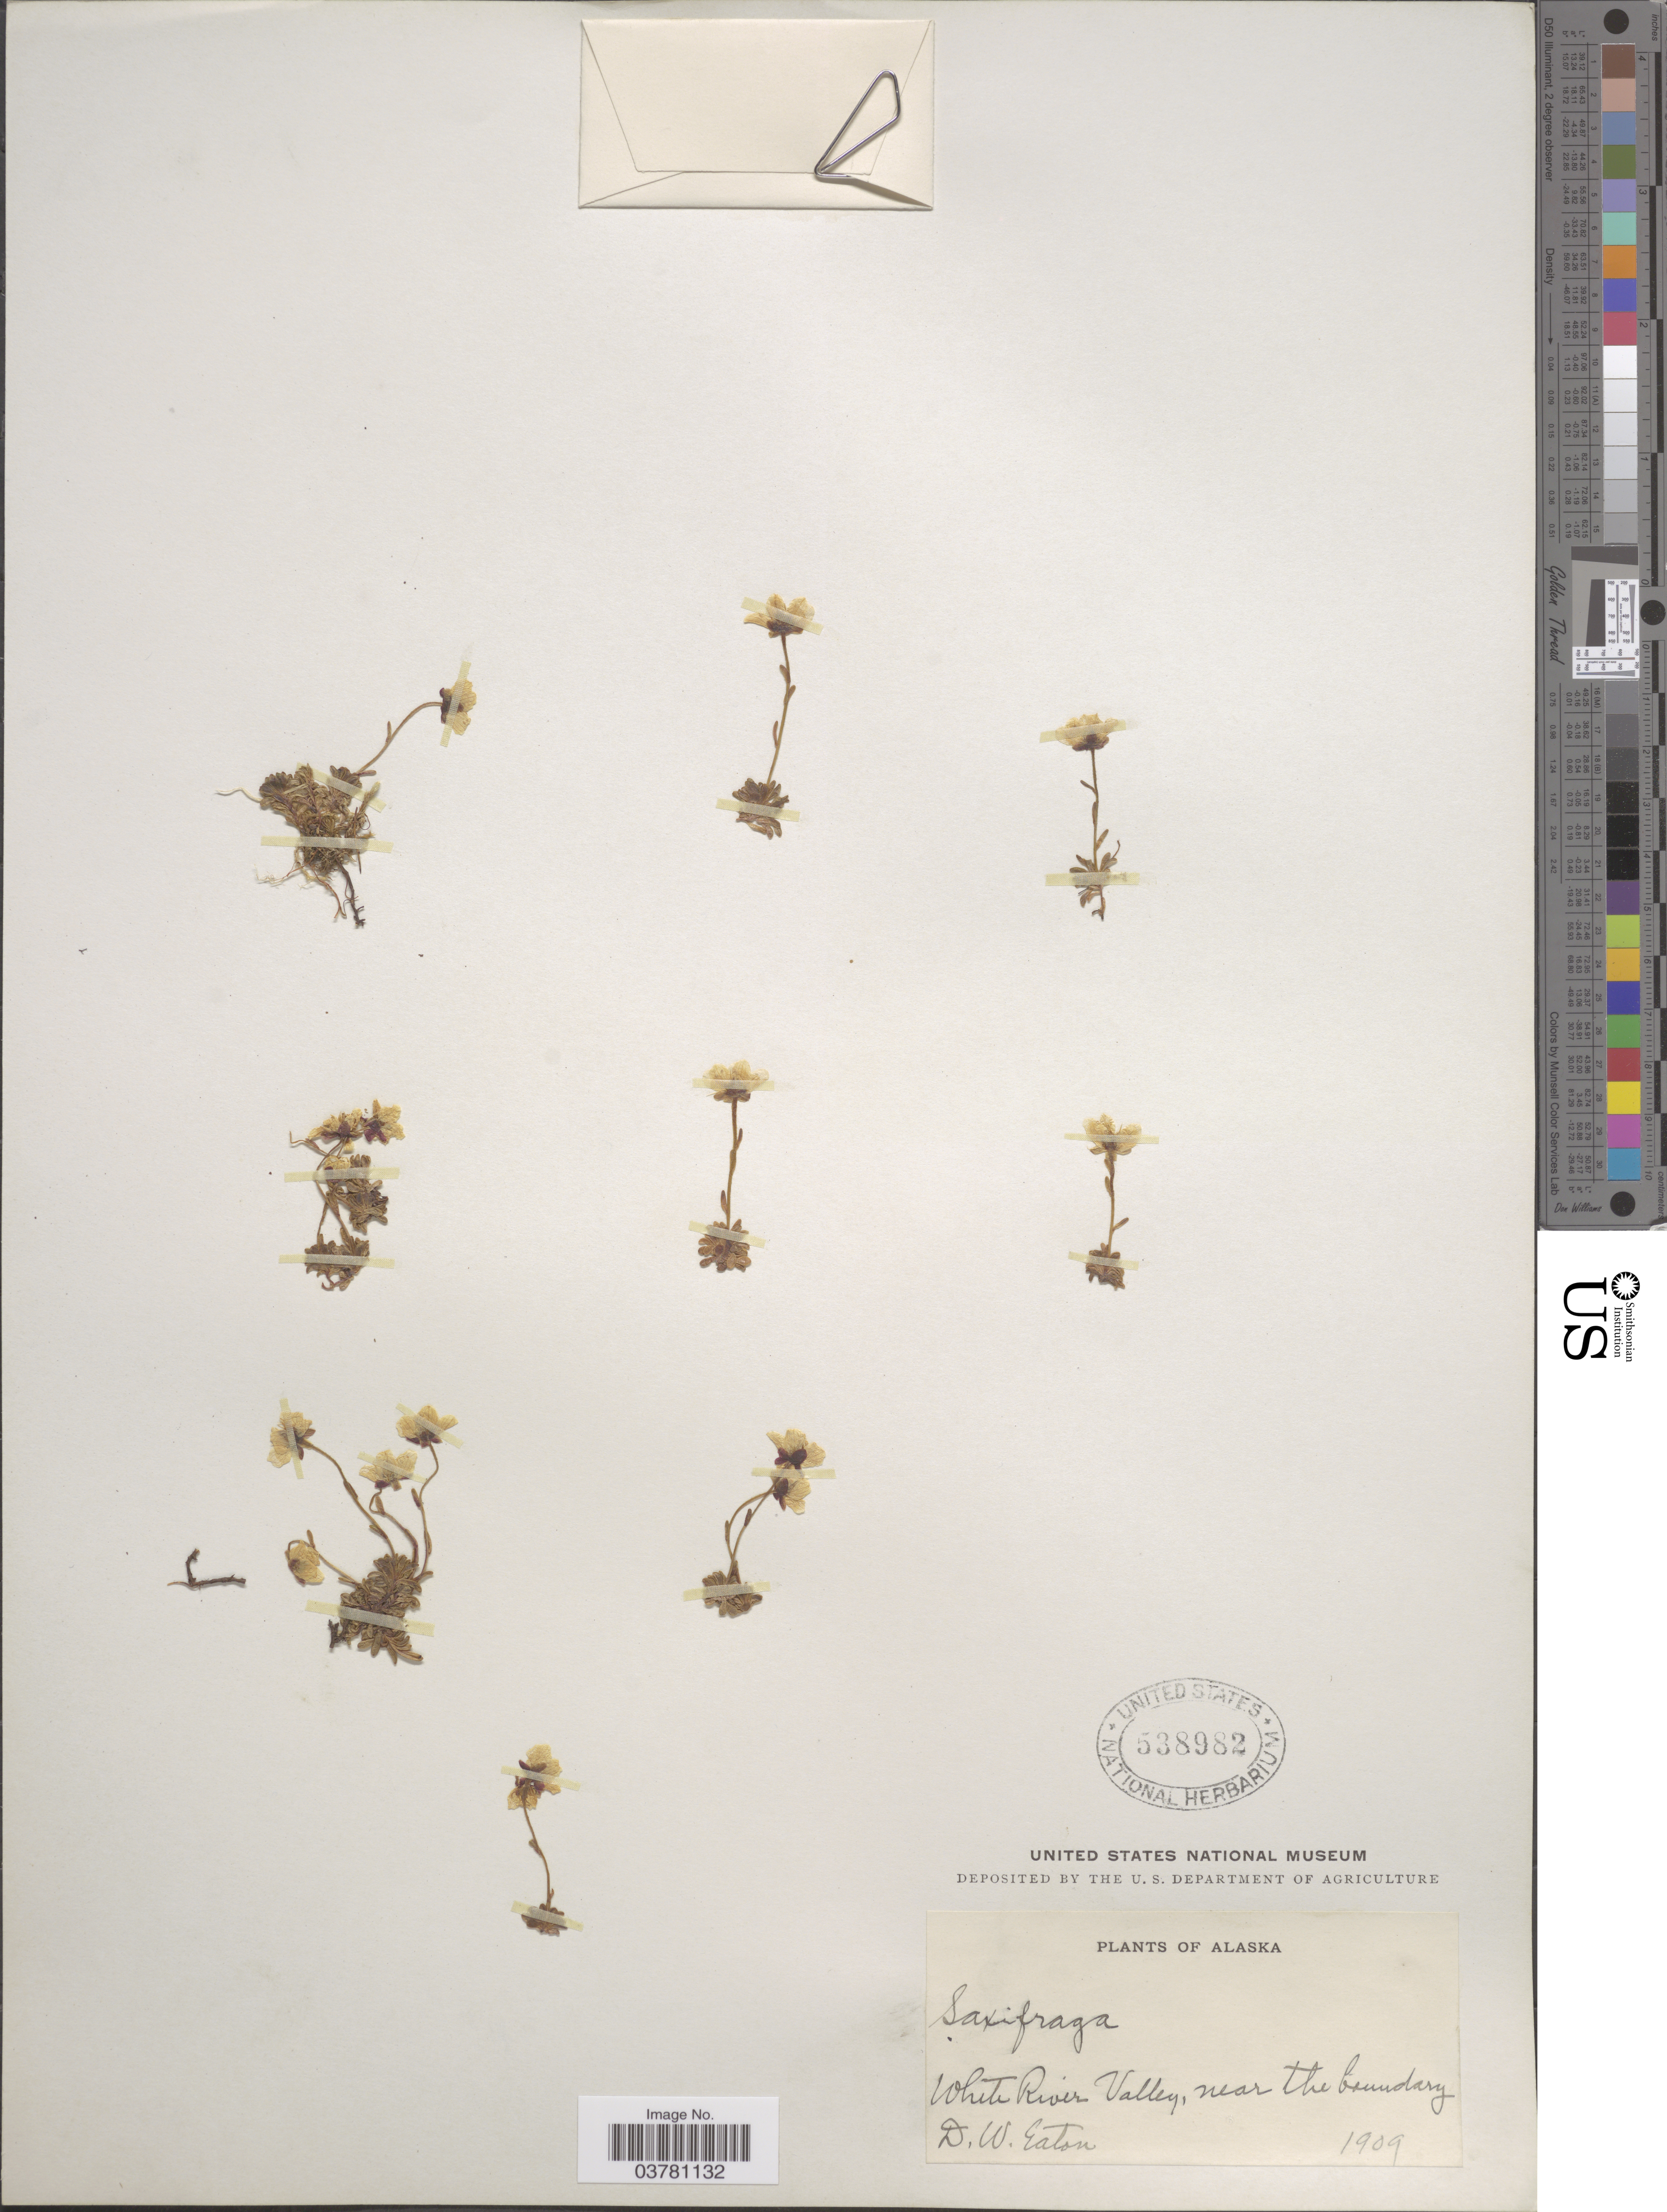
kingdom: Plantae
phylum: Tracheophyta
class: Magnoliopsida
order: Saxifragales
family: Saxifragaceae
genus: Saxifraga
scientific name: Saxifraga serpyllifolia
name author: Pursh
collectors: D. Eaton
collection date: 1909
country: United States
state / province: Alaska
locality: White River Valley, near the boundary.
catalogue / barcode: US 538982